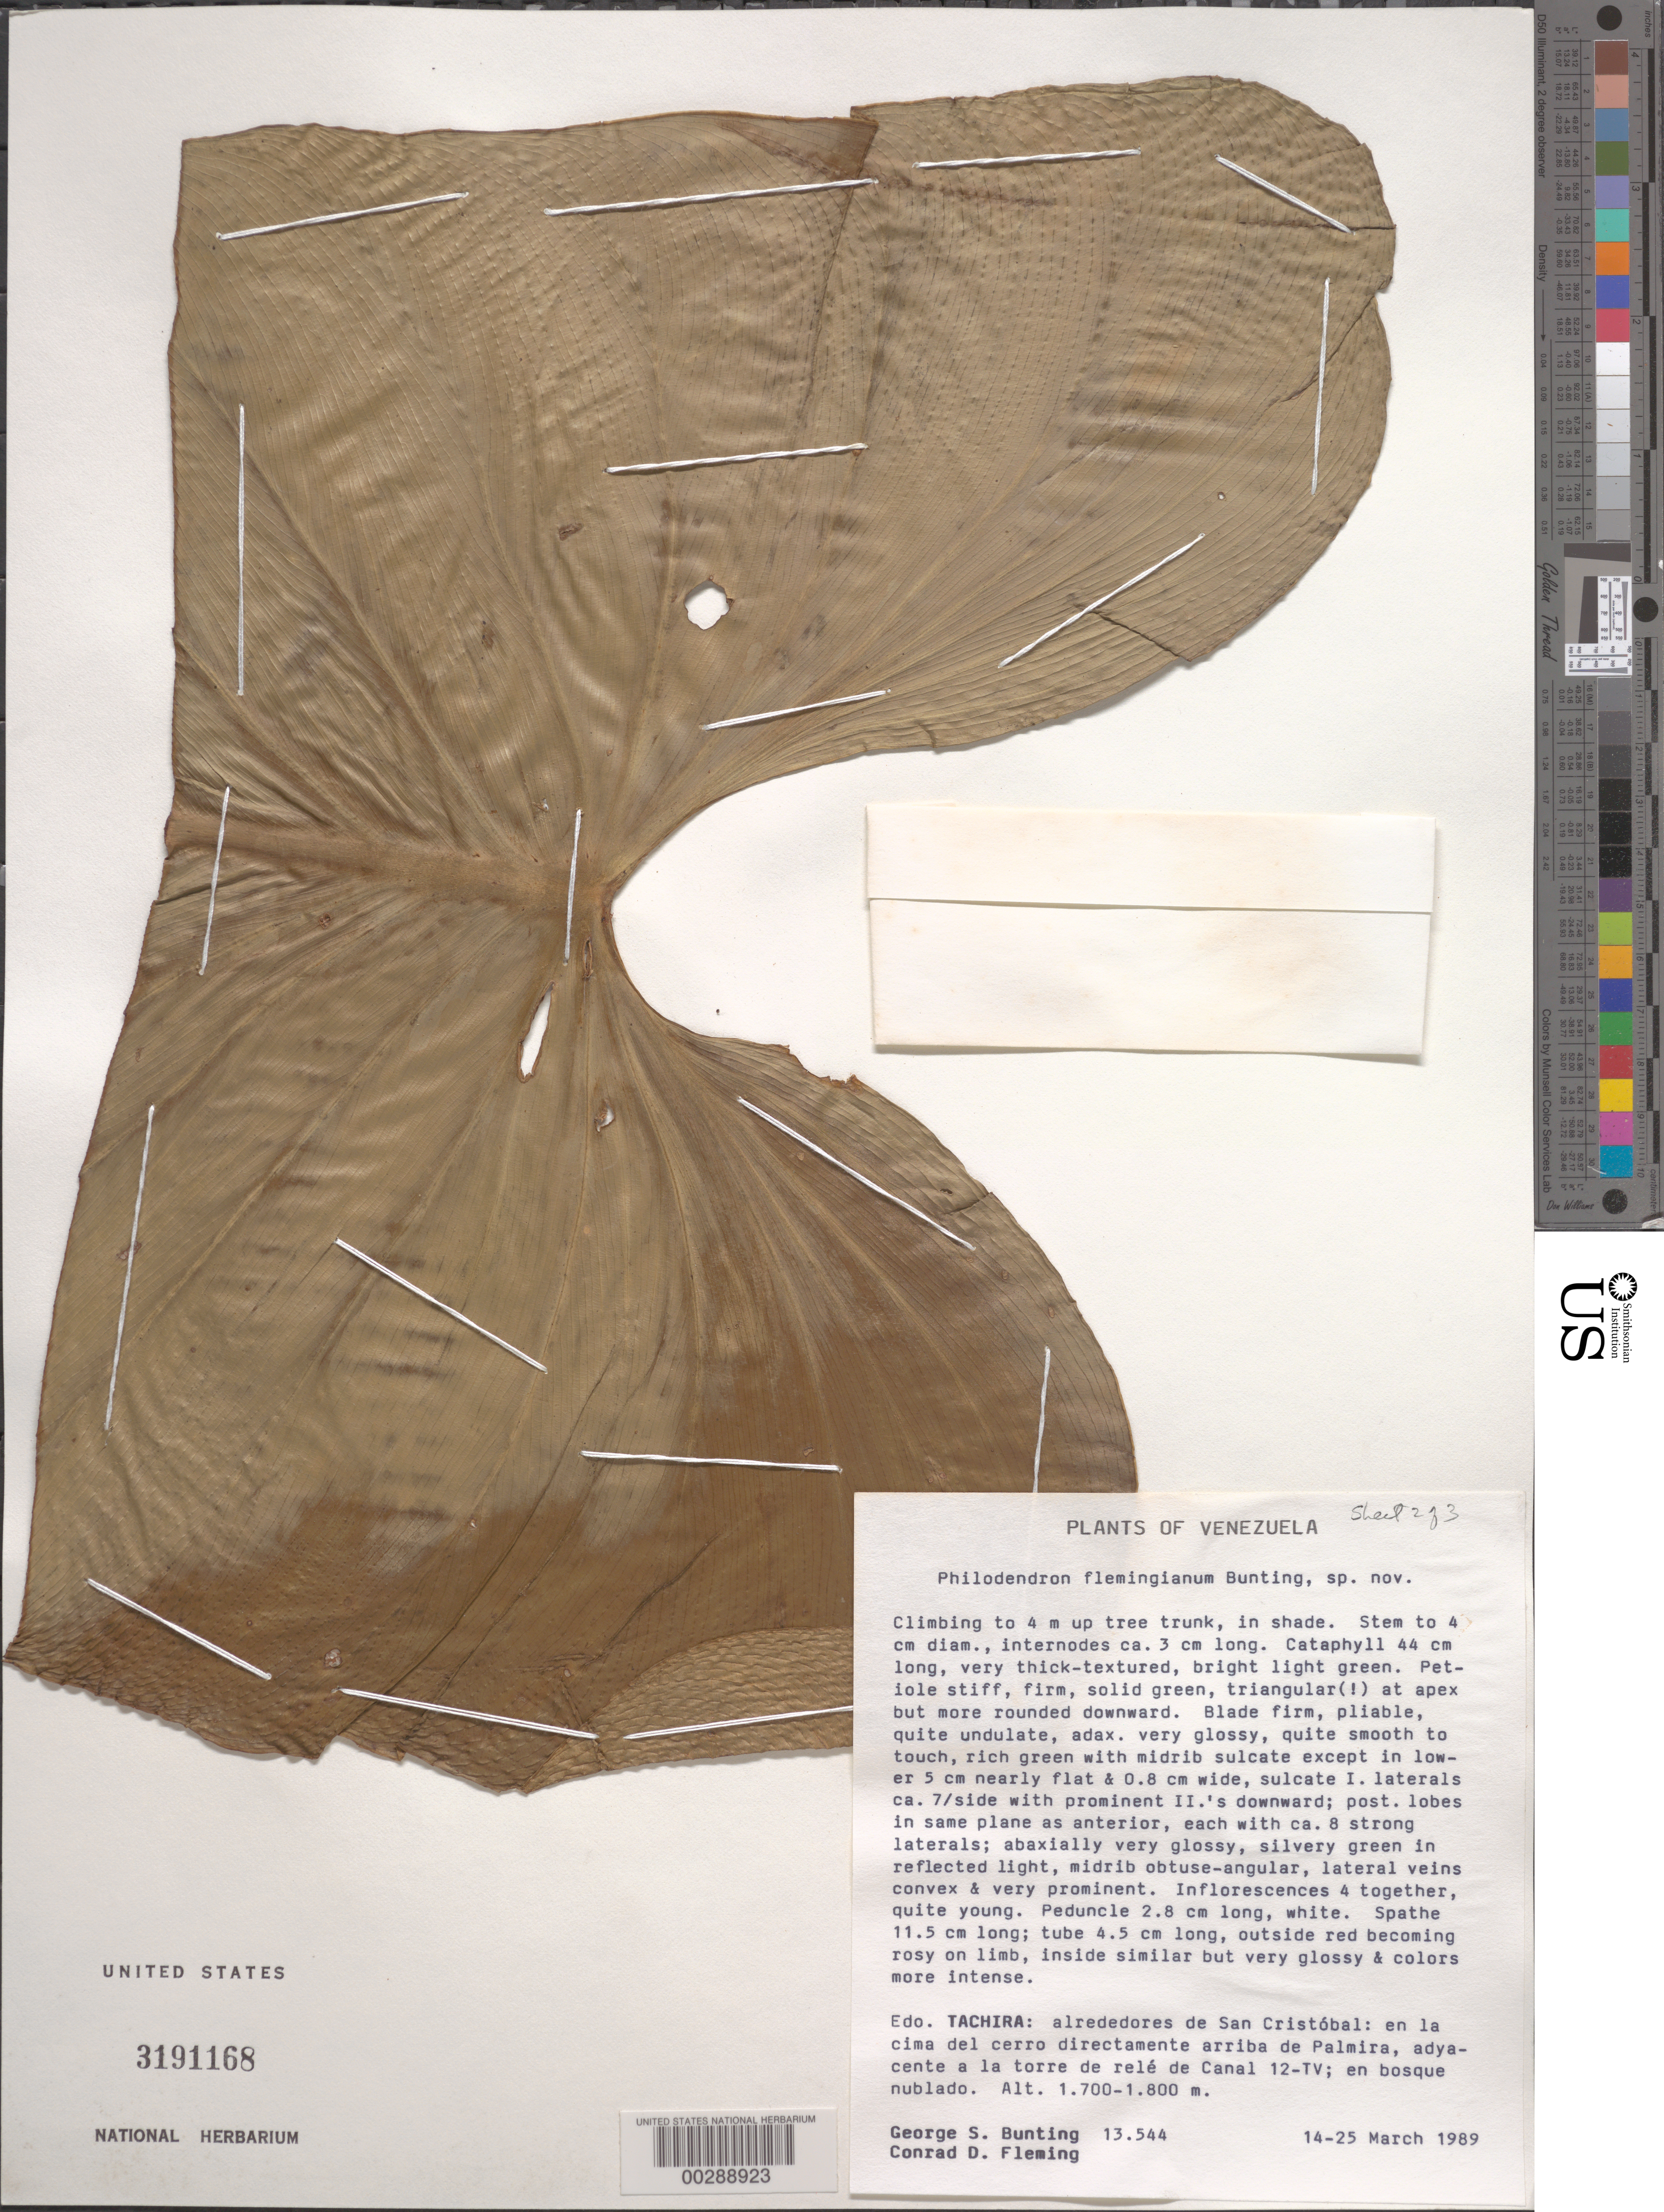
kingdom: Plantae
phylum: Tracheophyta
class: Liliopsida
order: Alismatales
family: Araceae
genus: Philodendron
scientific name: Philodendron sp.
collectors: G. S. Bunting & C. Fleming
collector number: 13544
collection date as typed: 14 Mar 1989 to 25 Mar 1989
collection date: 1989-03-14/1989-03-25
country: Venezuela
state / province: Tachira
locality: Outskirts of San Cristobal, summit of hill directly above Palmira, adjacent tower (rele) of Canal 12-tv, cloud forest.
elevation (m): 1700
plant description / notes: Specimen labeled as "Philodendron flemingianum Bunting, sp. nov." [ined.] Name never published (as of June 2016) and G.S. Bunting is deceased. Specimen re-filed in main herbarium.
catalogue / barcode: US 3191168